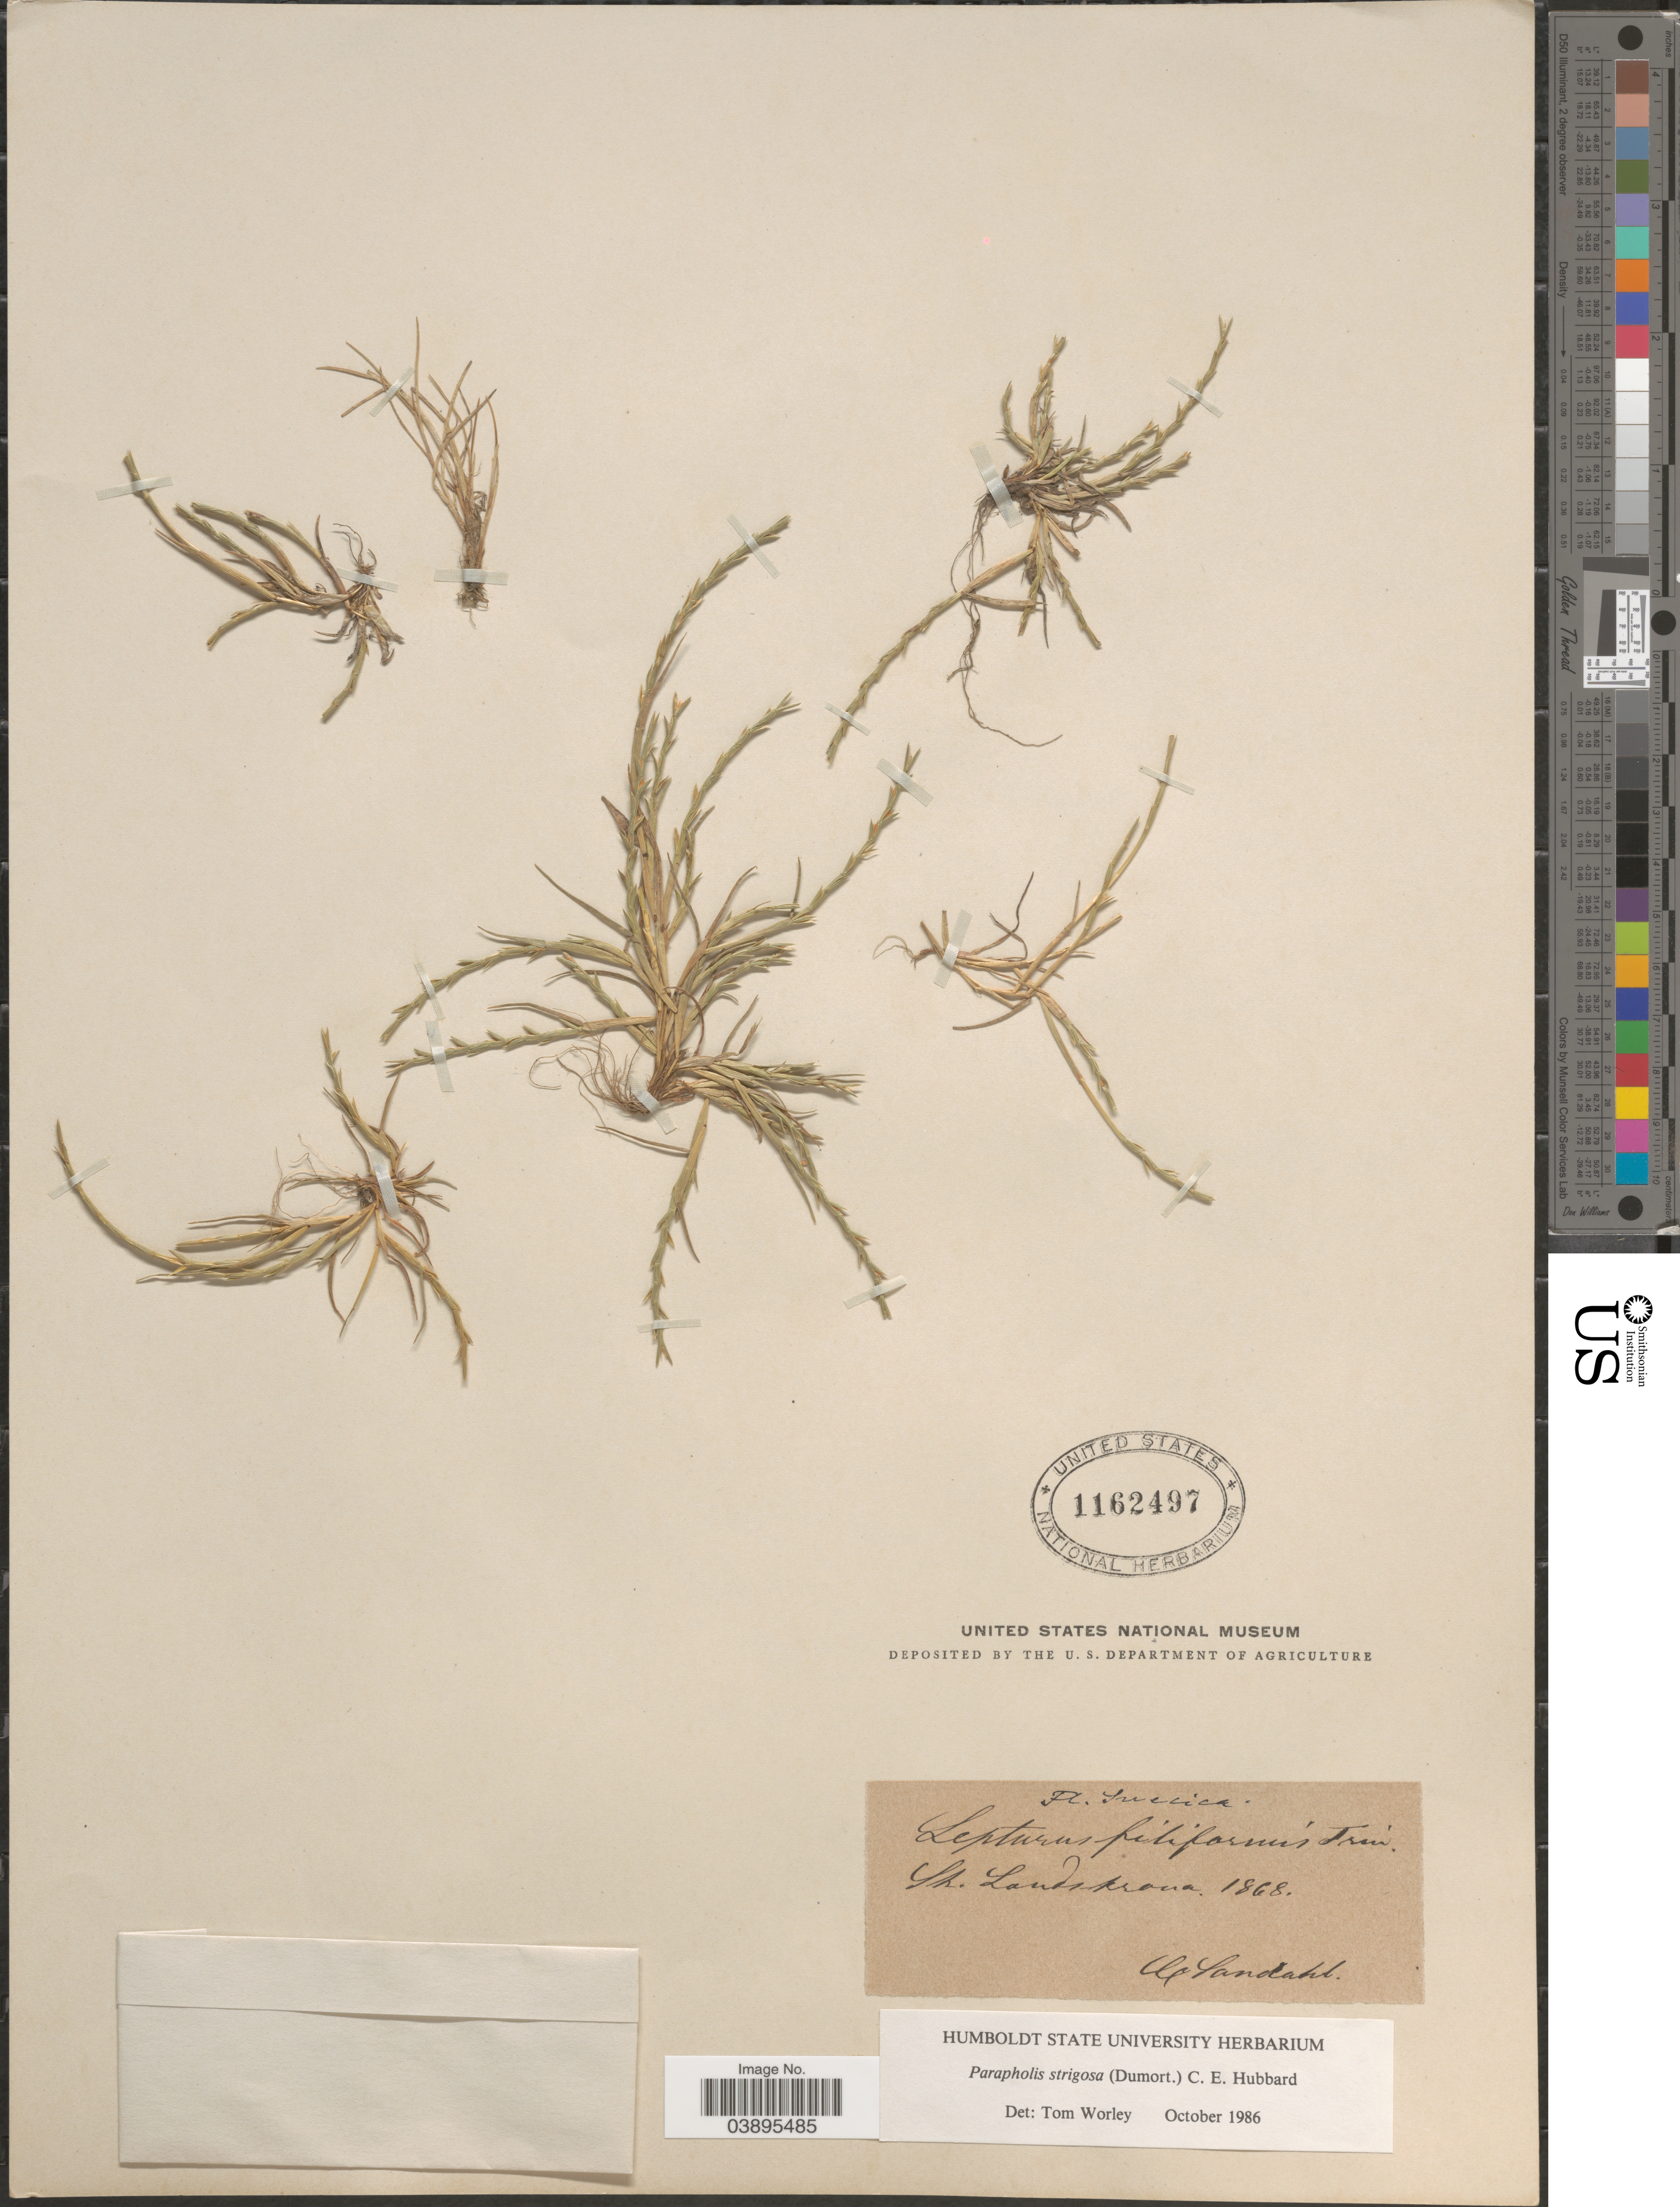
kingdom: Plantae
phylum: Tracheophyta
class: Liliopsida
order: Poales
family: Poaceae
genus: Parapholis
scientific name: Parapholis strigosa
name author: (Dumort.) C.E. Hubb.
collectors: Sandahl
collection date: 1868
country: Sweden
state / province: Skåne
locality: Suecica. Sk. Landskrona.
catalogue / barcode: US 1162497